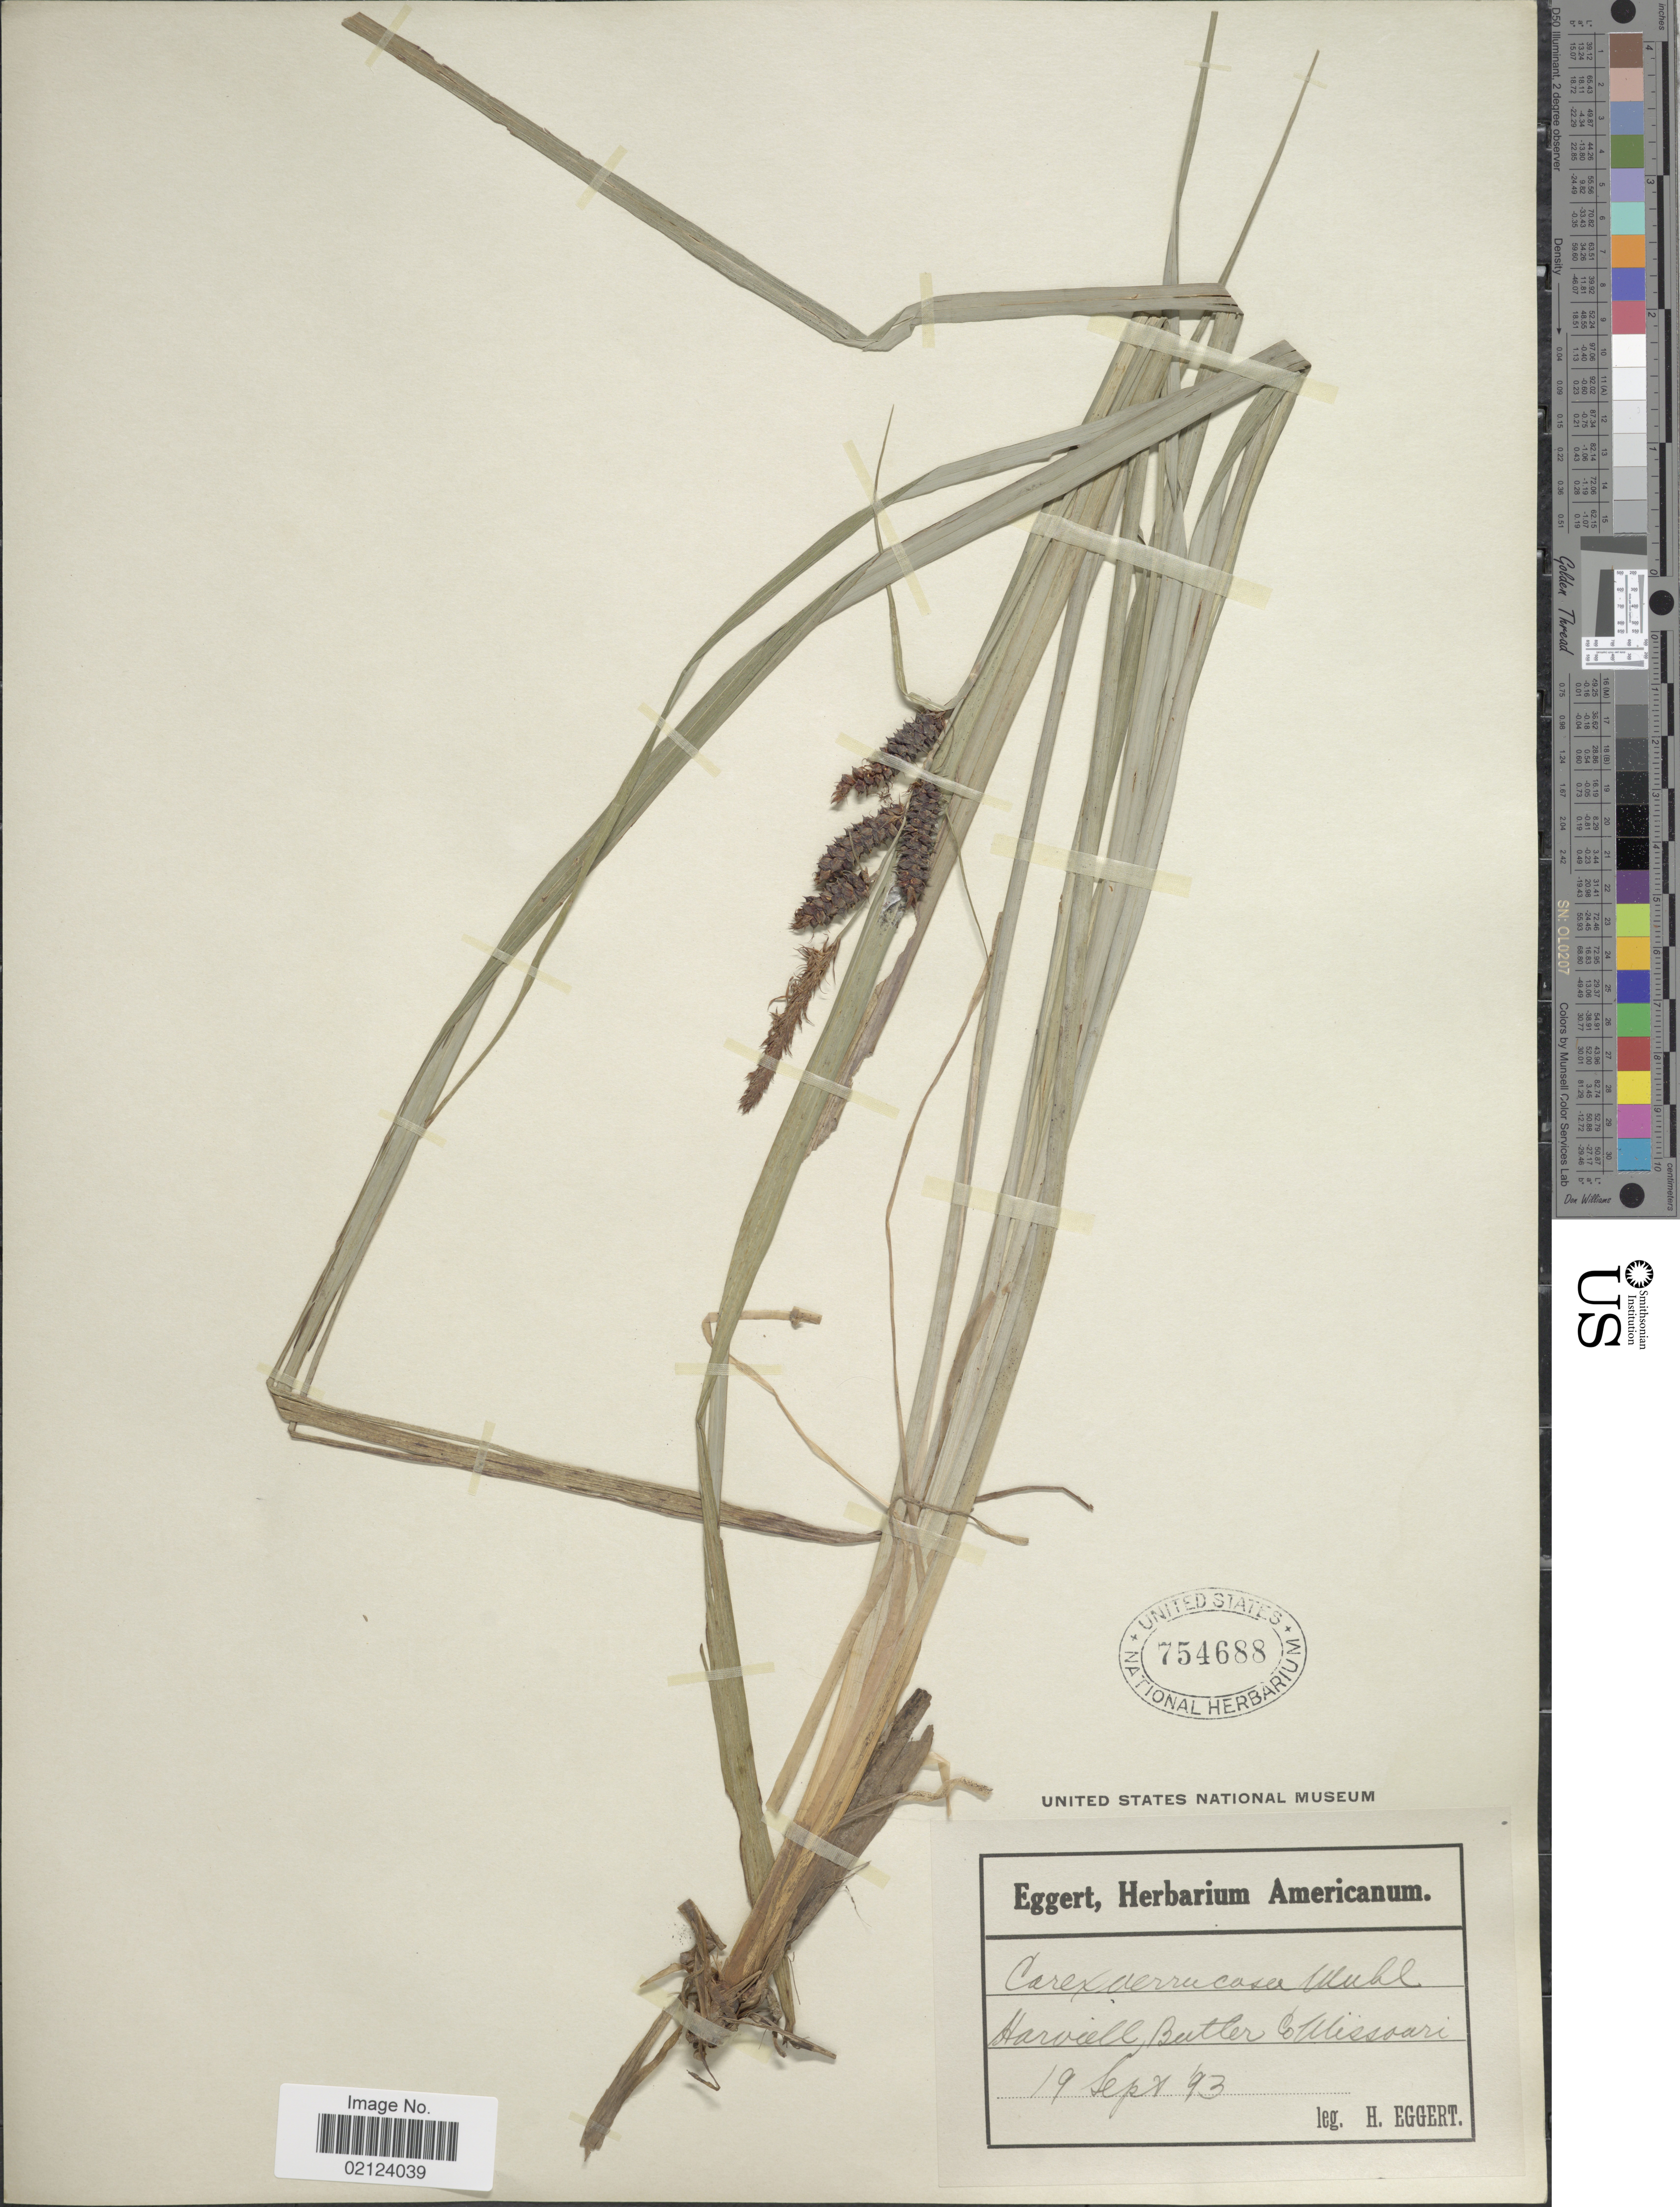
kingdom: Plantae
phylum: Tracheophyta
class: Liliopsida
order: Poales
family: Cyperaceae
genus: Carex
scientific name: Carex joorii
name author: L.H. Bailey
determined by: Strong, Mark T., (BOT), Smithsonian Institution - National Museum of Natural History (UNITED STATES)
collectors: H. Eggert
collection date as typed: Transcribed d/m/y: 19/9/93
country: United States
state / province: Missouri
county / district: Butler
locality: Harviell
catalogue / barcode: US 754688